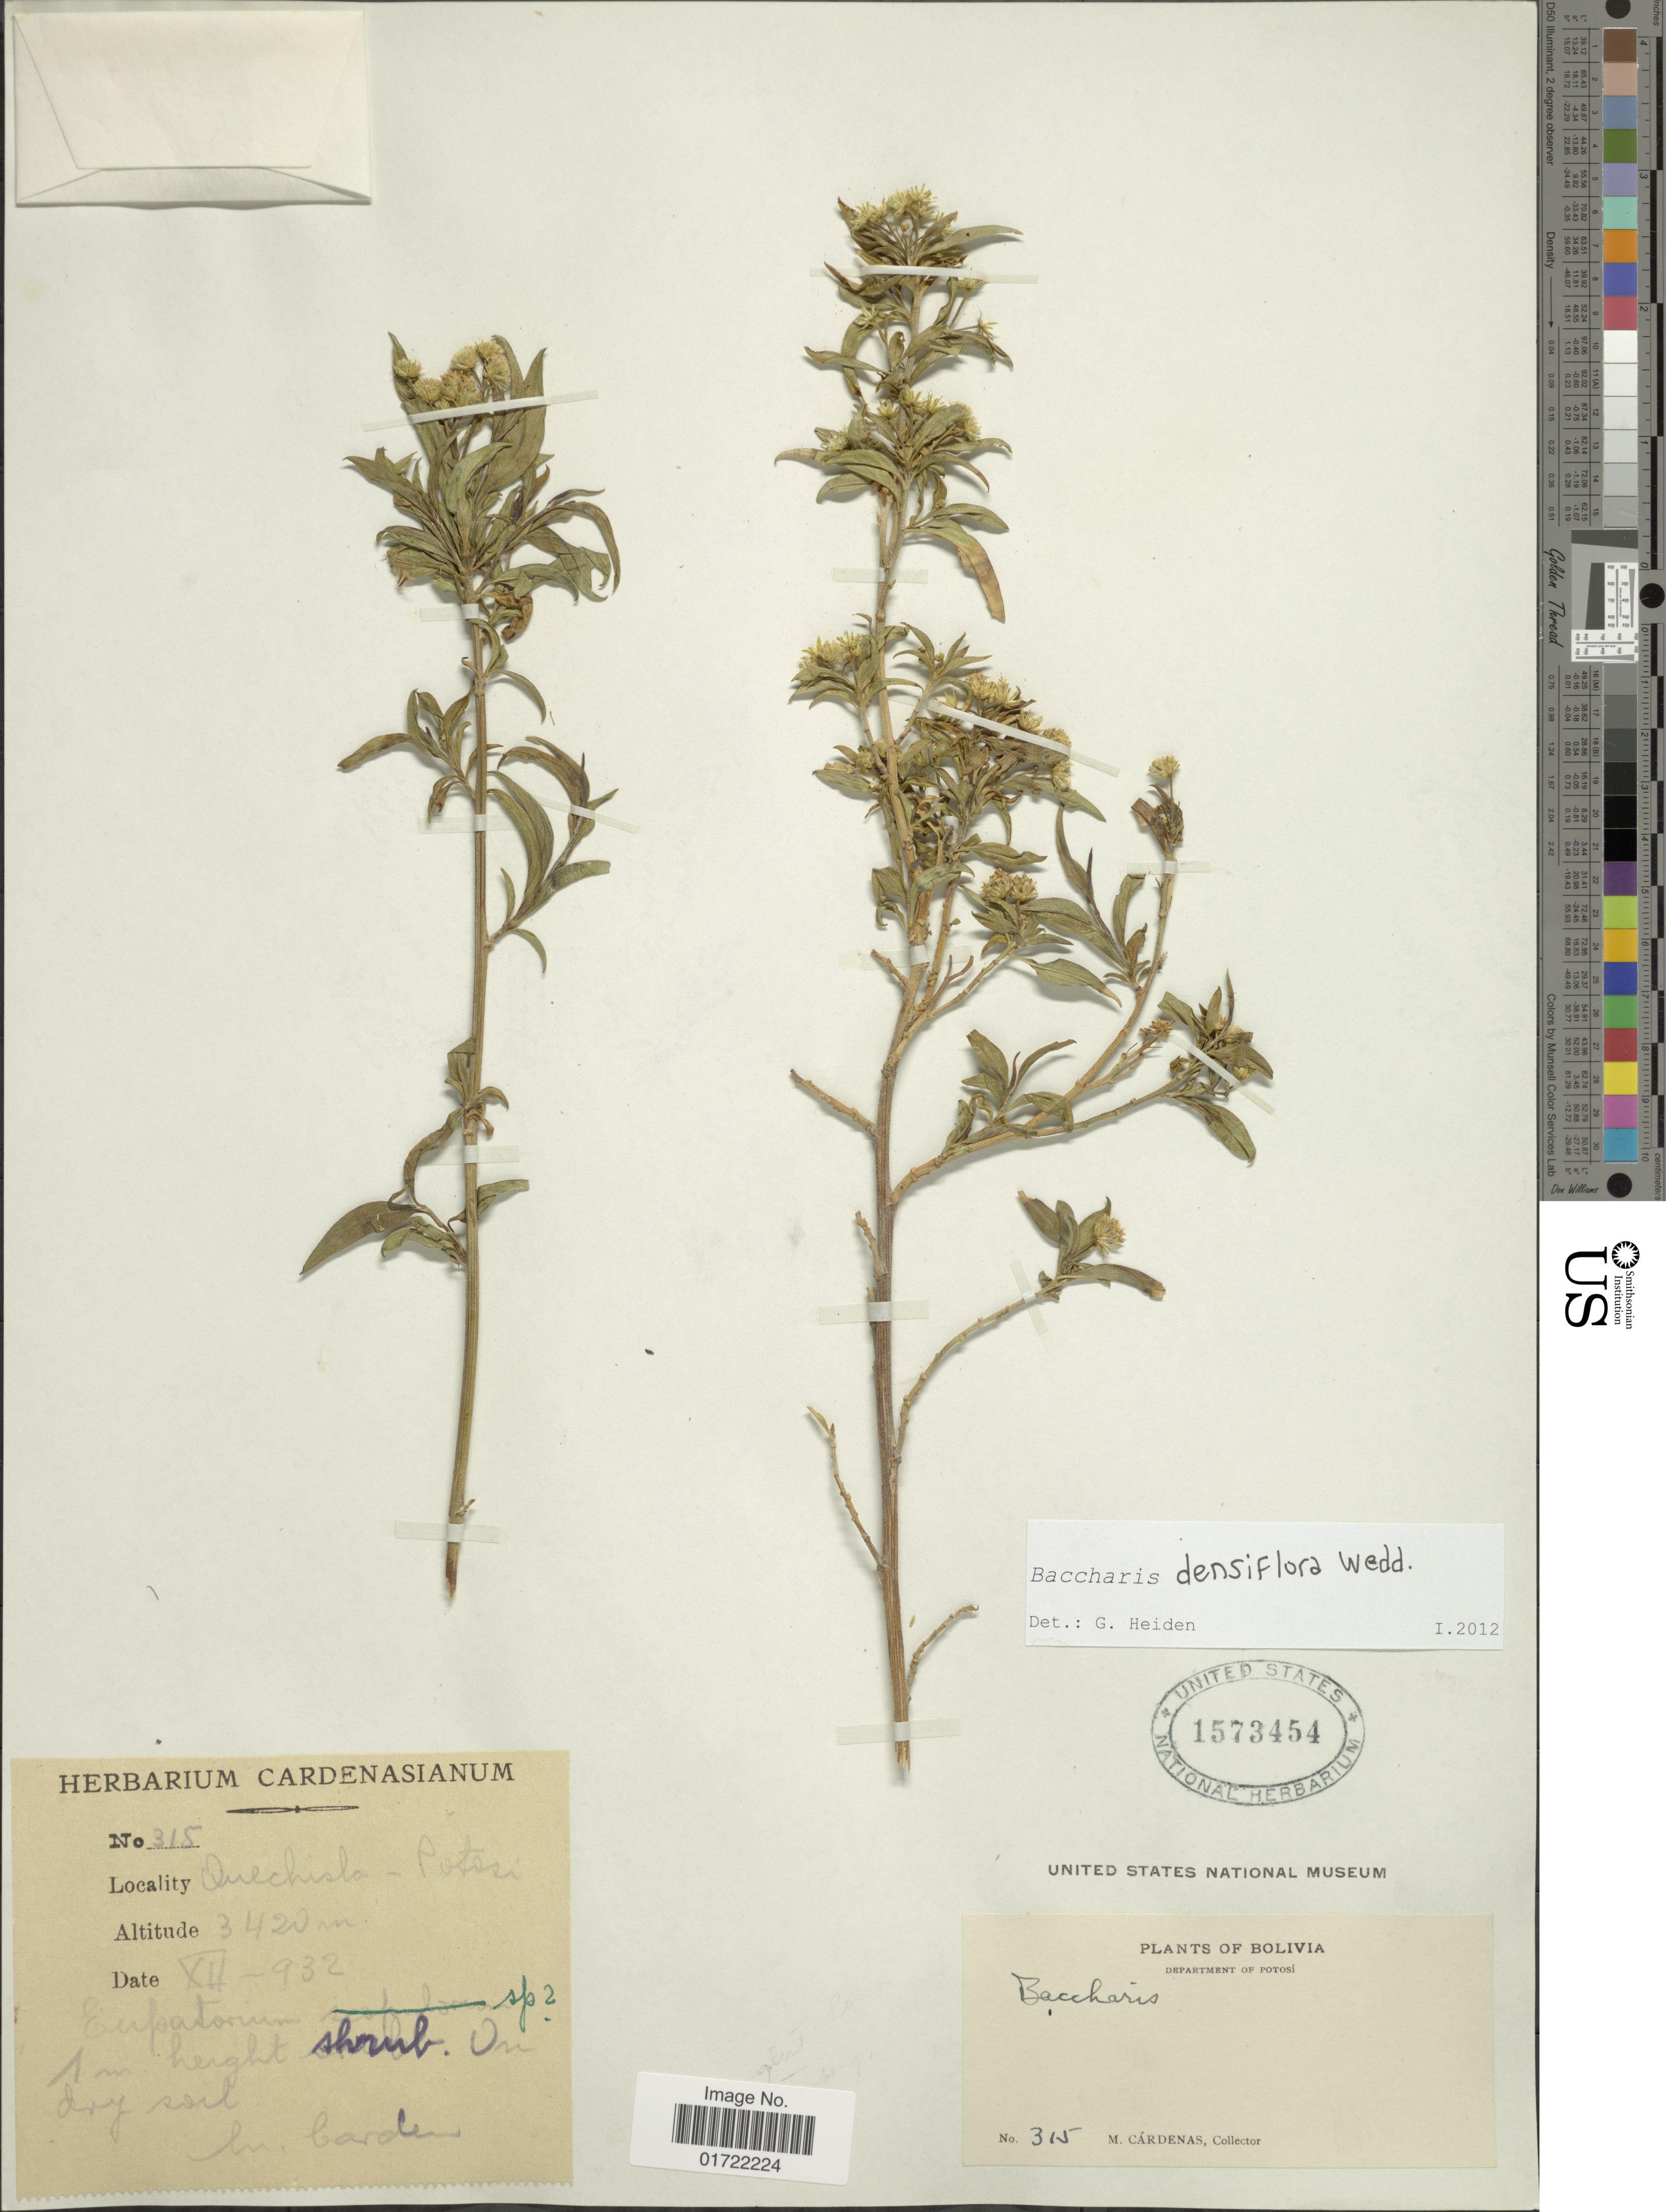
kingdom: Plantae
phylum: Tracheophyta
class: Magnoliopsida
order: Asterales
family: Asteraceae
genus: Baccharis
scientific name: Baccharis densifolia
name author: Rusby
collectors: M. Cárdenas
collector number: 315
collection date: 1932-12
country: Bolivia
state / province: Potosi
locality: Quechisla-Potosi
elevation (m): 3420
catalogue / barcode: US 1573454